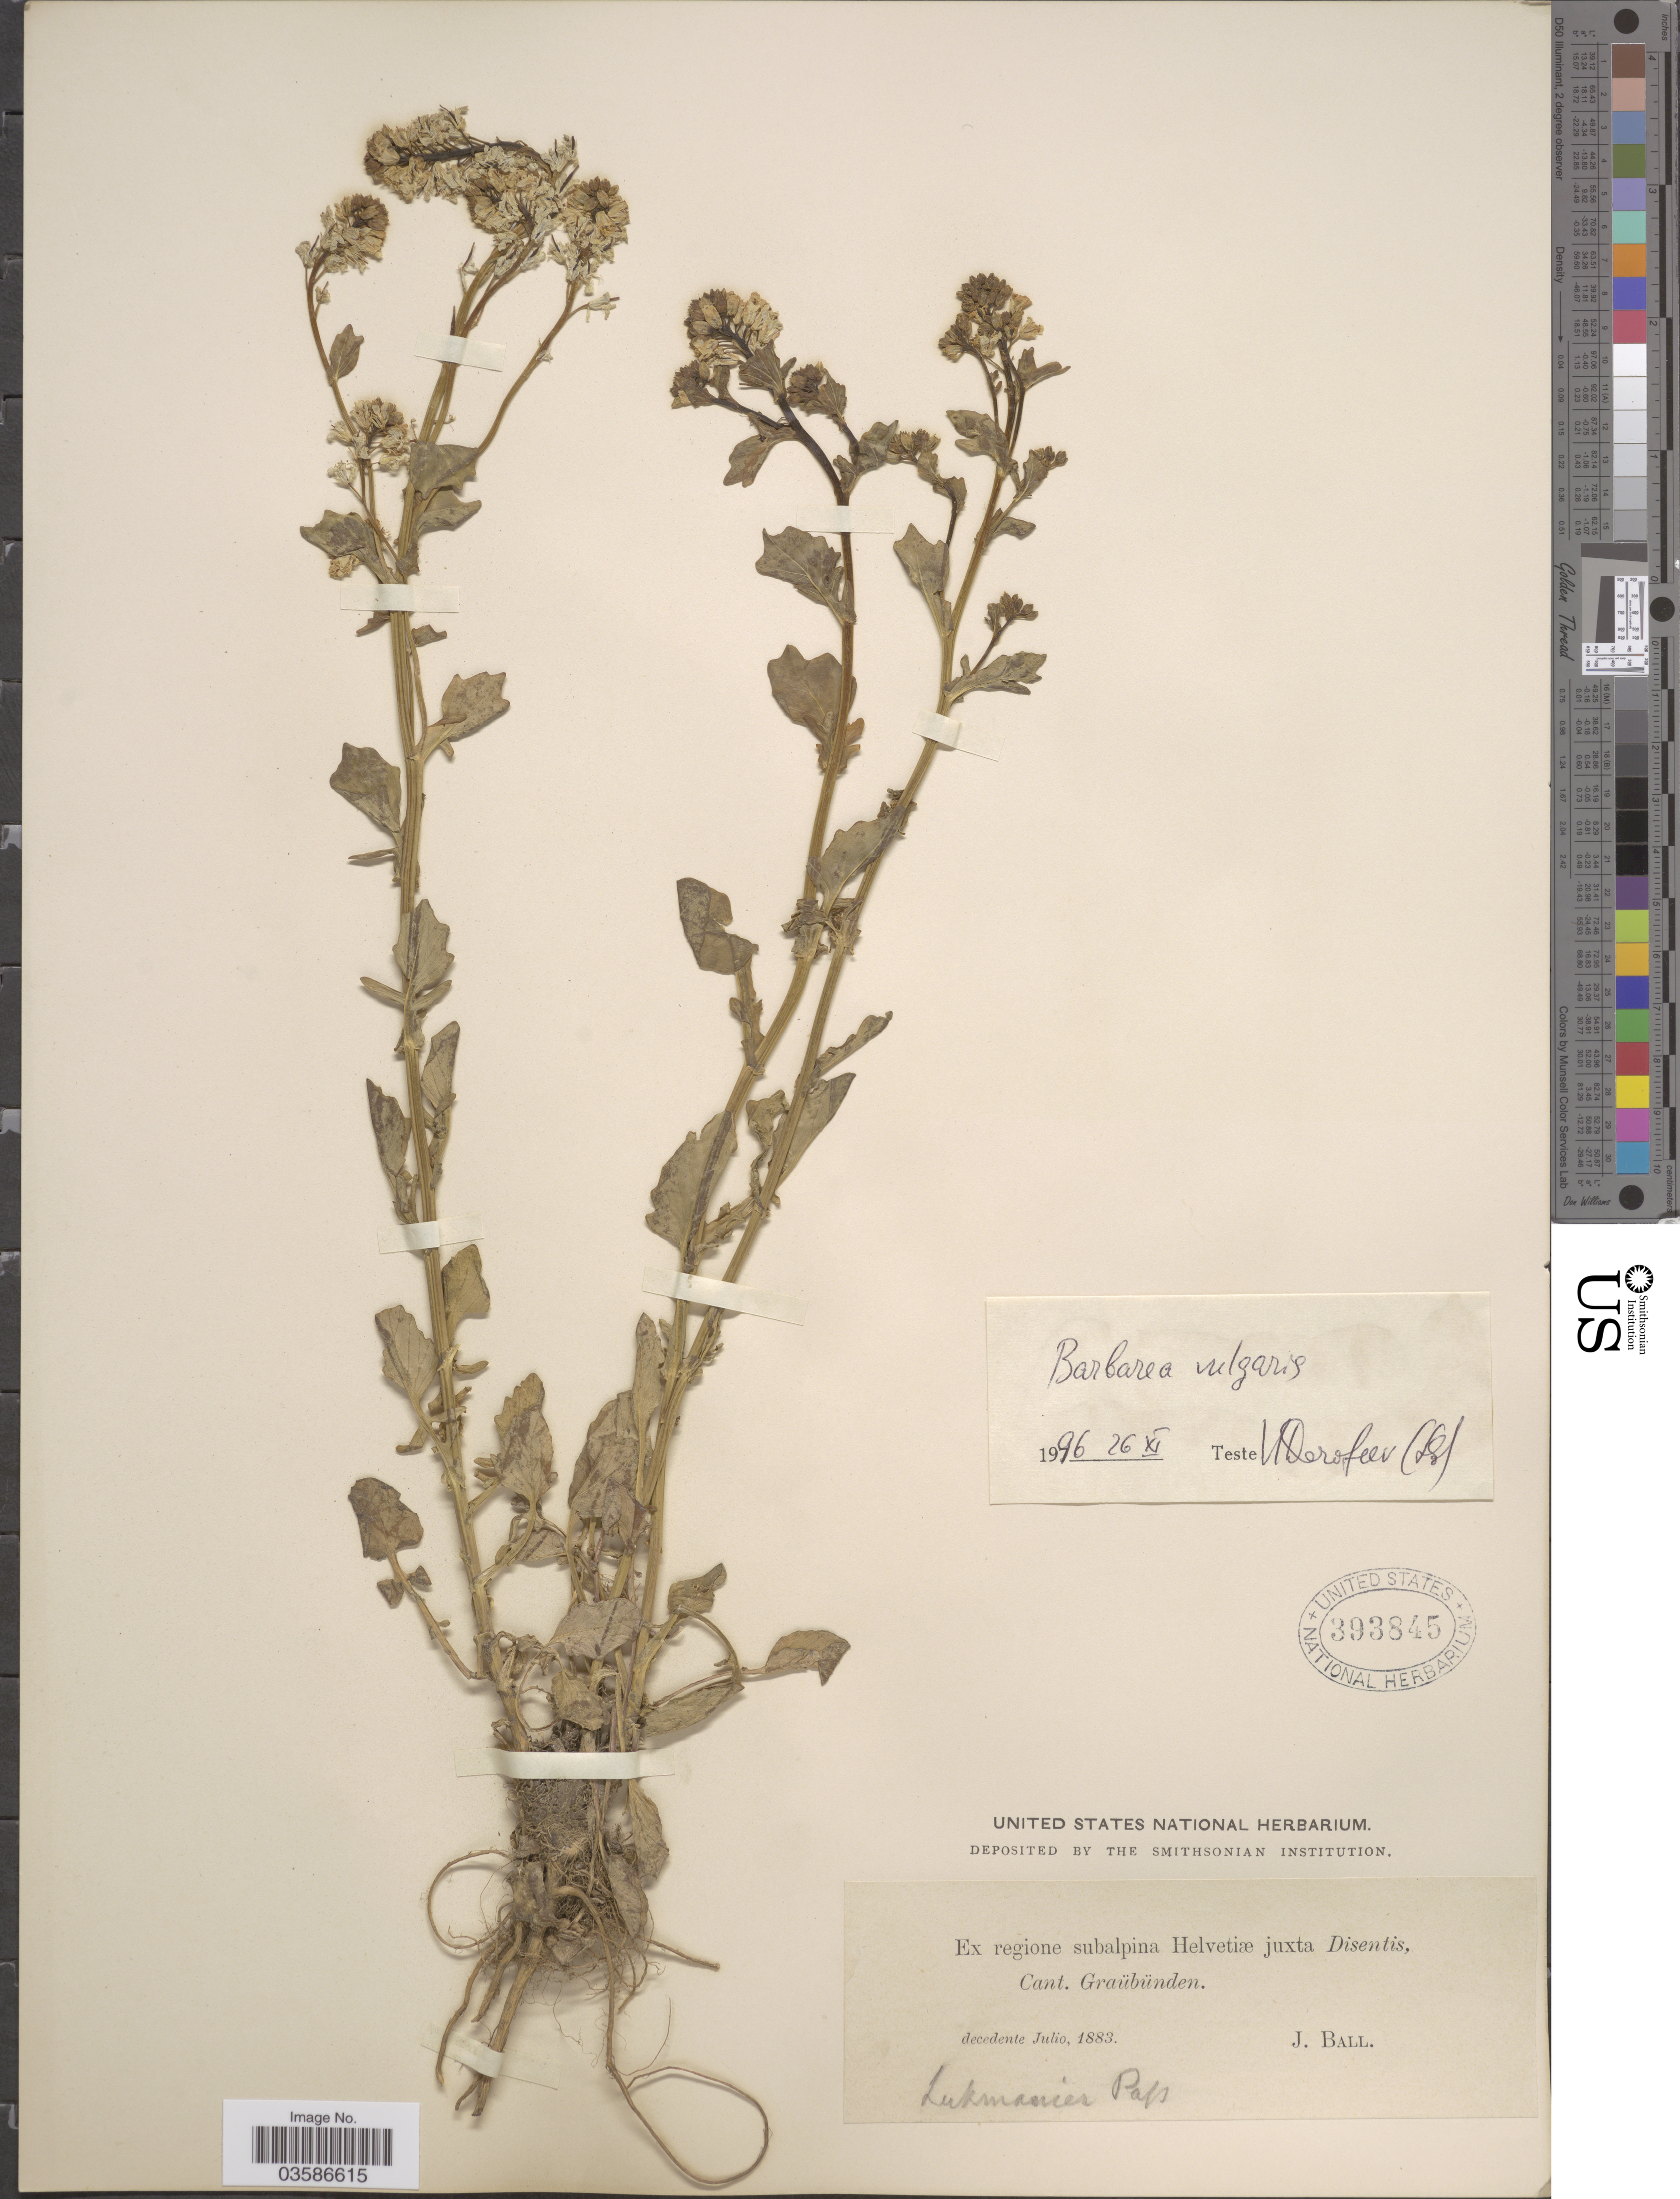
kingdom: Plantae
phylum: Tracheophyta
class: Magnoliopsida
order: Brassicales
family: Brassicaceae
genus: Barbarea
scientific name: Barbarea vulgaris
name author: W.T. Aiton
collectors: J. Ball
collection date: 1883-07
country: Switzerland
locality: Ex regione subalpina Helvetiæ juxta Disentis, Cant. Graübünden.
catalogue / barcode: US 393845